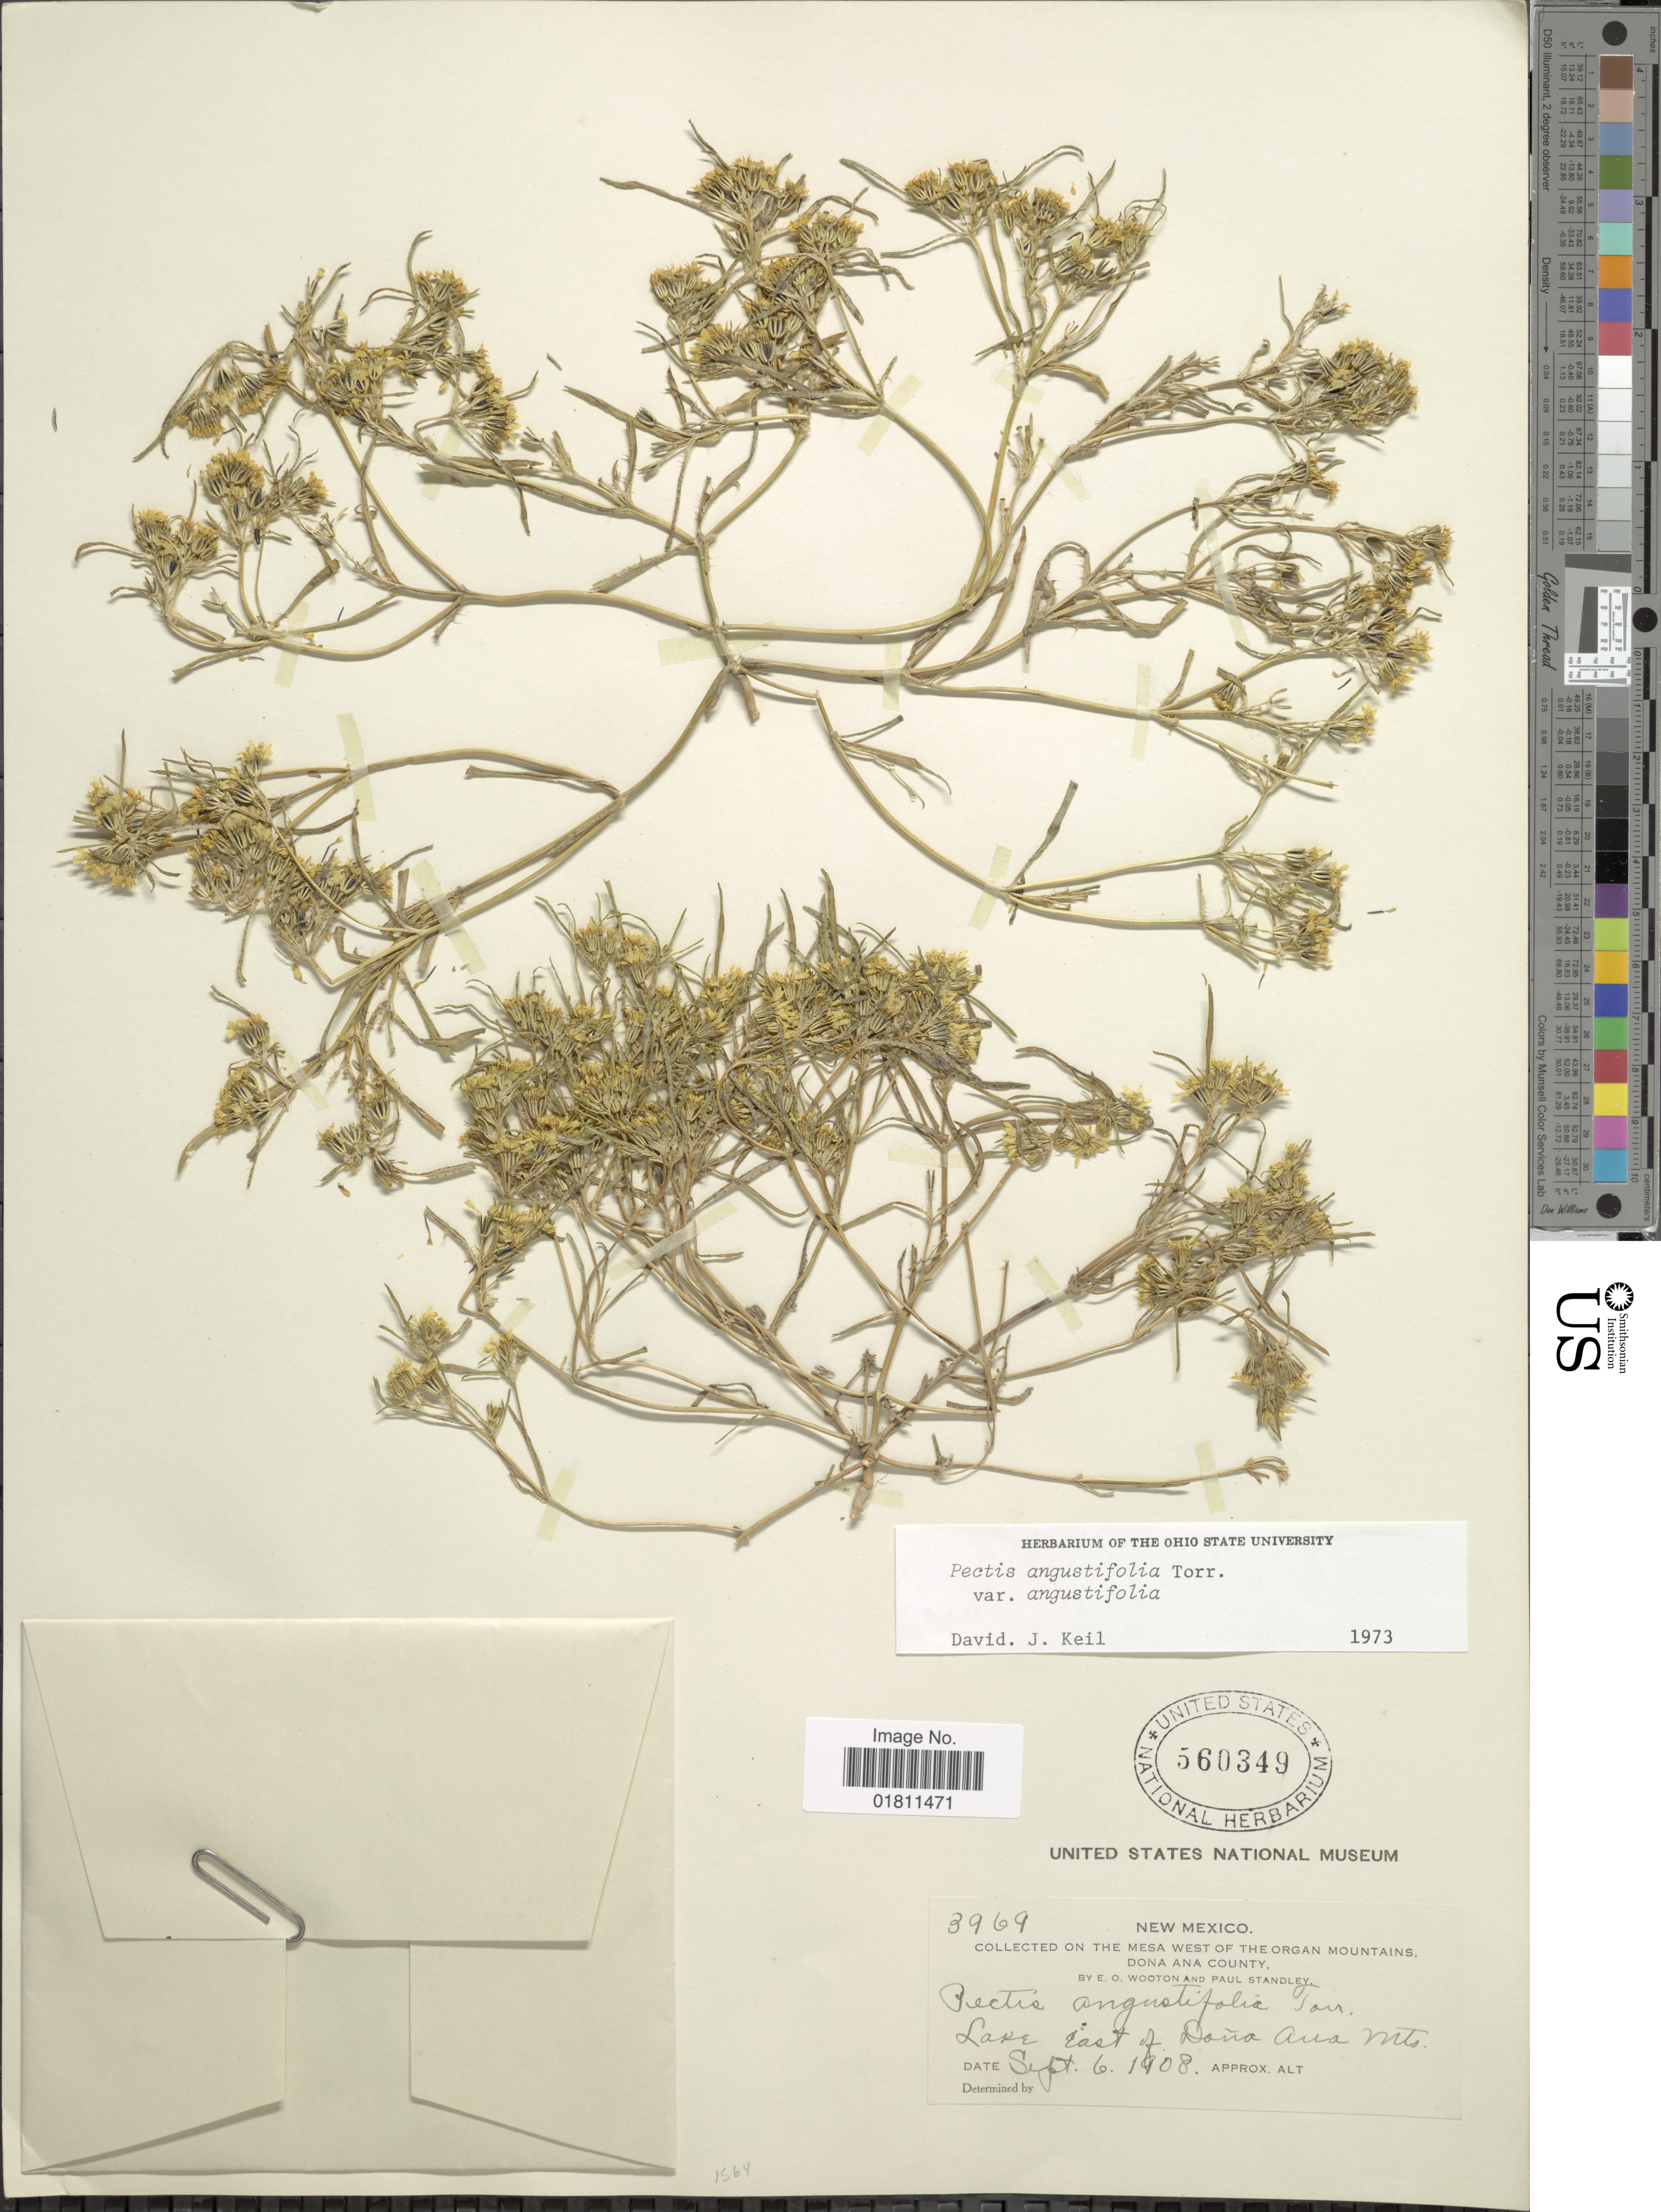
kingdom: Plantae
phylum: Tracheophyta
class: Magnoliopsida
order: Asterales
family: Asteraceae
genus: Pectis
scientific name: Pectis angustifolia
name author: Torr.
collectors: E. O. Wooton & P. C. Standley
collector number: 3969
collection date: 1908-09-06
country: United States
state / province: New Mexico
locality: New Mexico. On the Mesa West of the Organ Mountains Dona Ana County. Lake East of Dona Ana Mts.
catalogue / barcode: US 560349